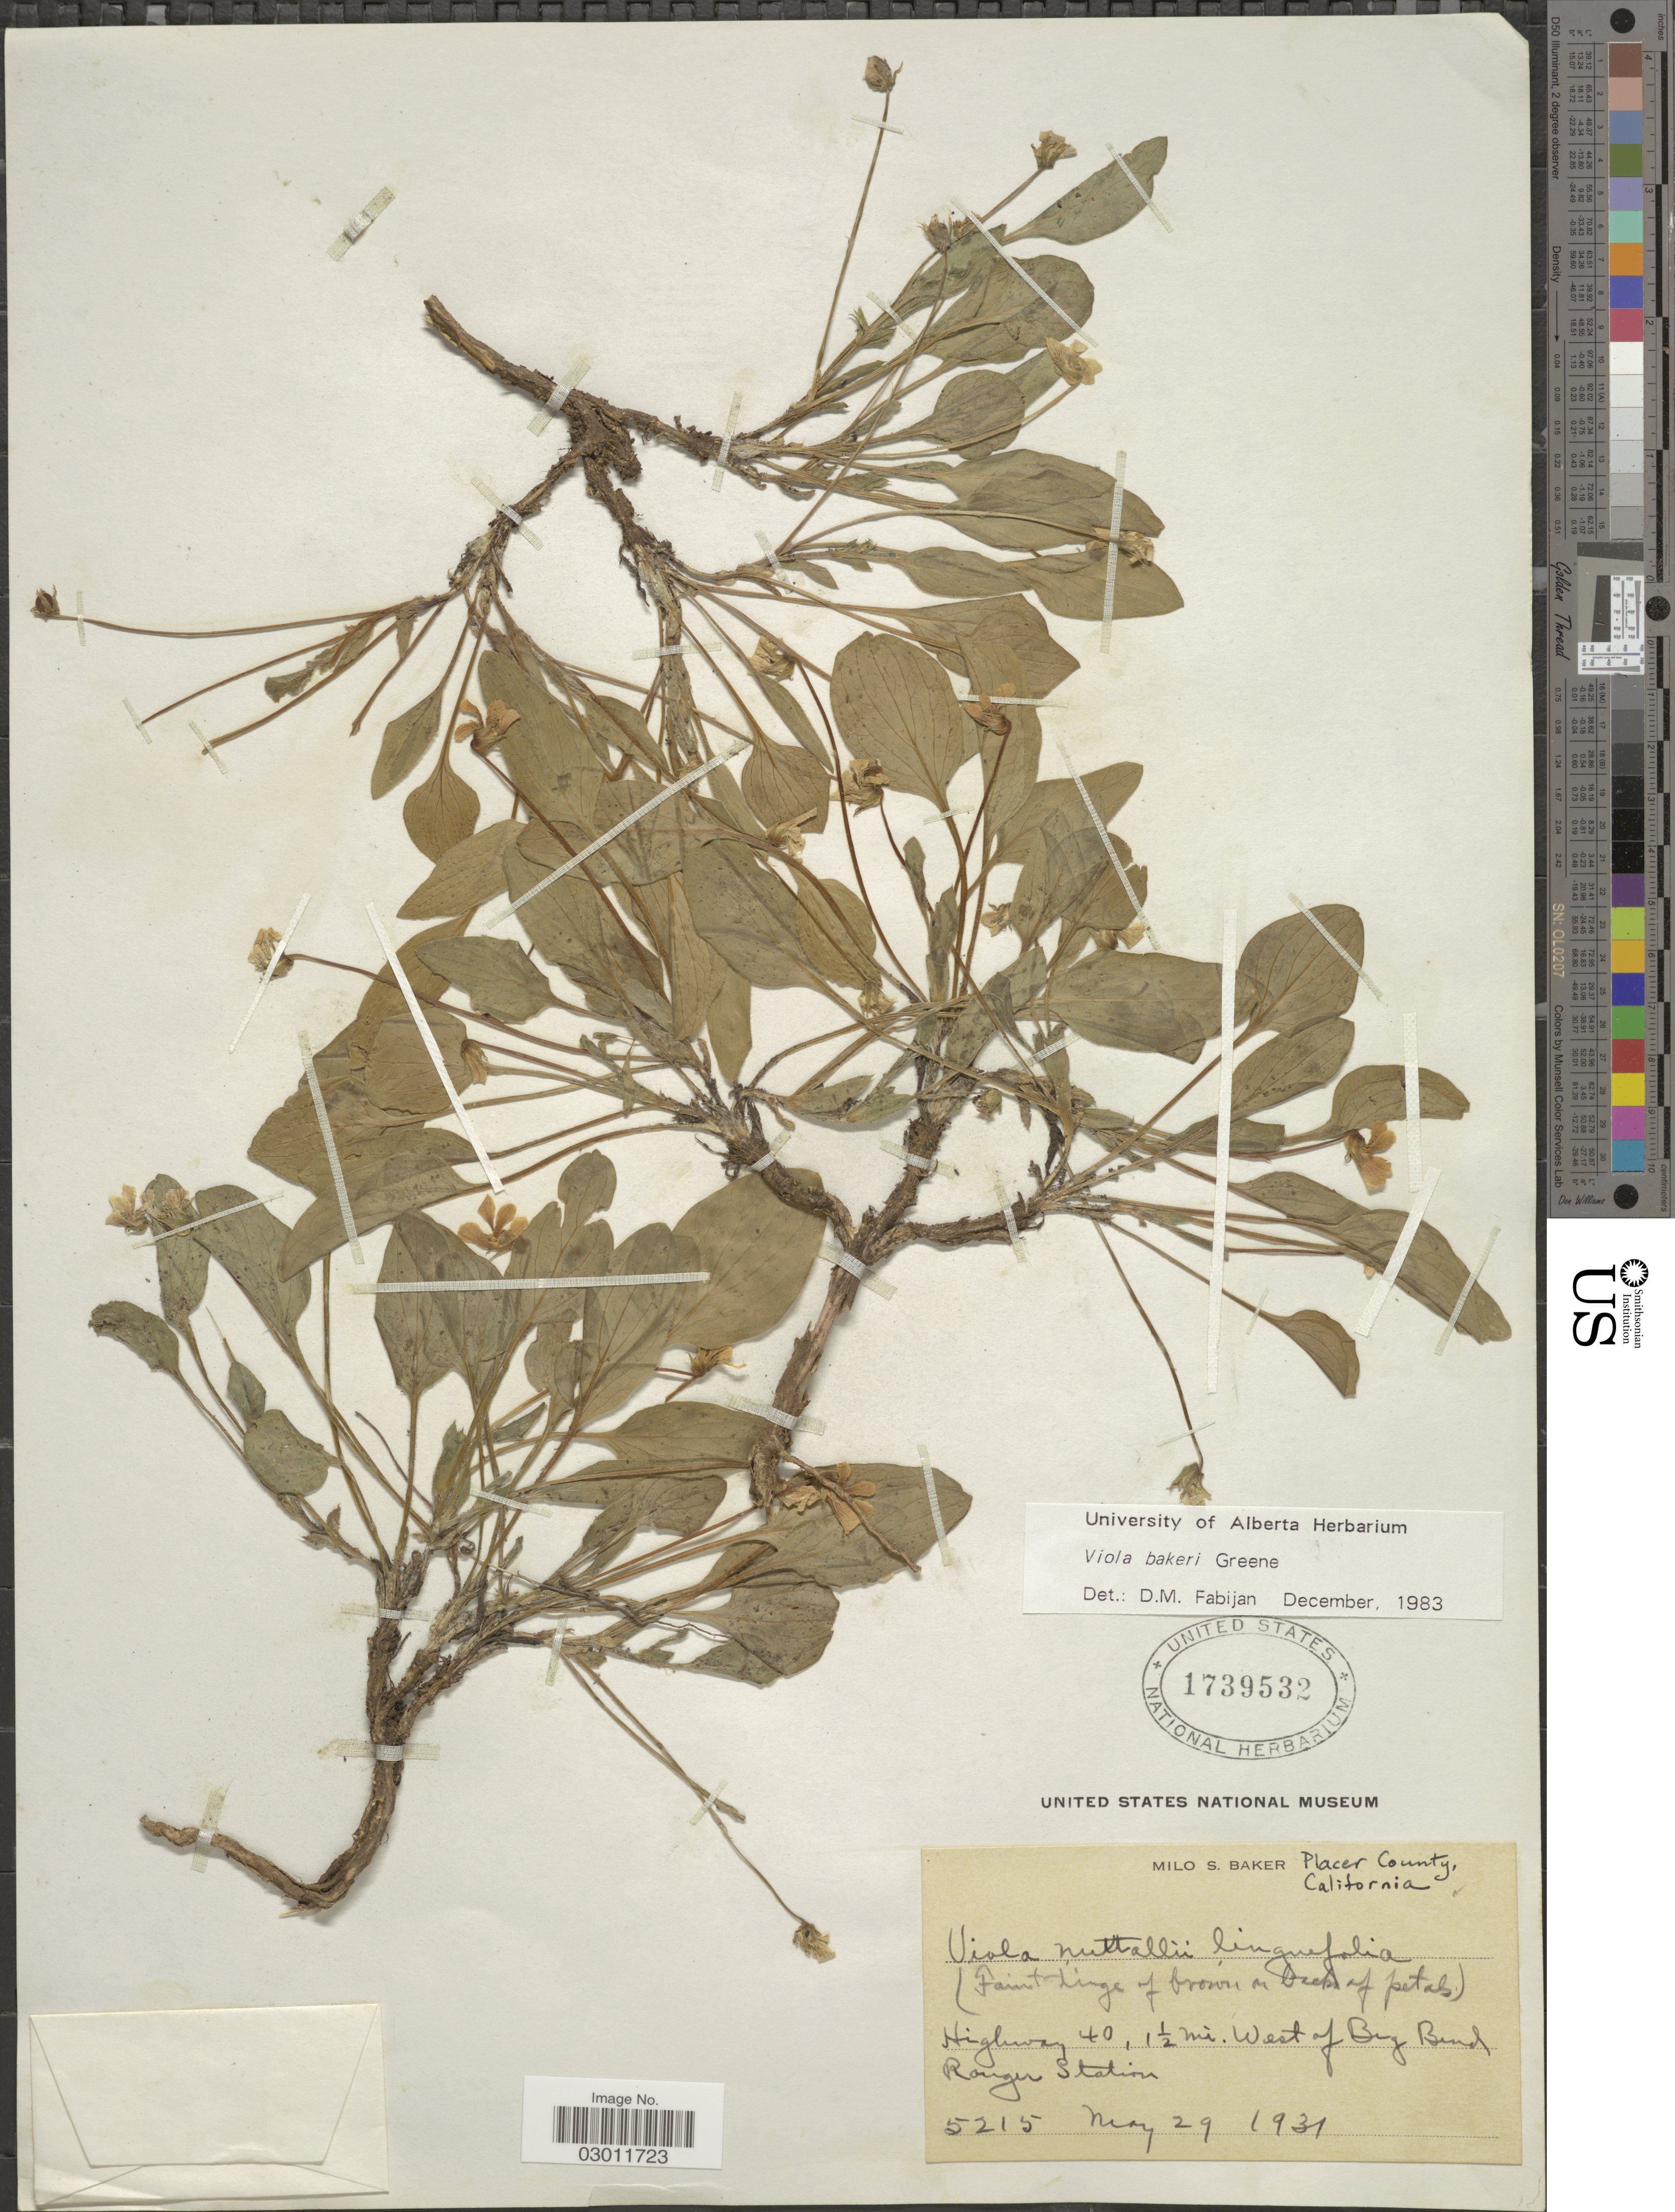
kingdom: Plantae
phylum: Tracheophyta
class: Magnoliopsida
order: Malpighiales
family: Violaceae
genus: Viola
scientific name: Viola bakeri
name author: Greene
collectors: M. S. Baker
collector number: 5215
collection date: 1931-05-29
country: United States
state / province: California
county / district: Placer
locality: Placer County, Highway 40, 1½ mi. west of Big Bend, Ranger Station.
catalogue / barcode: US 1739532